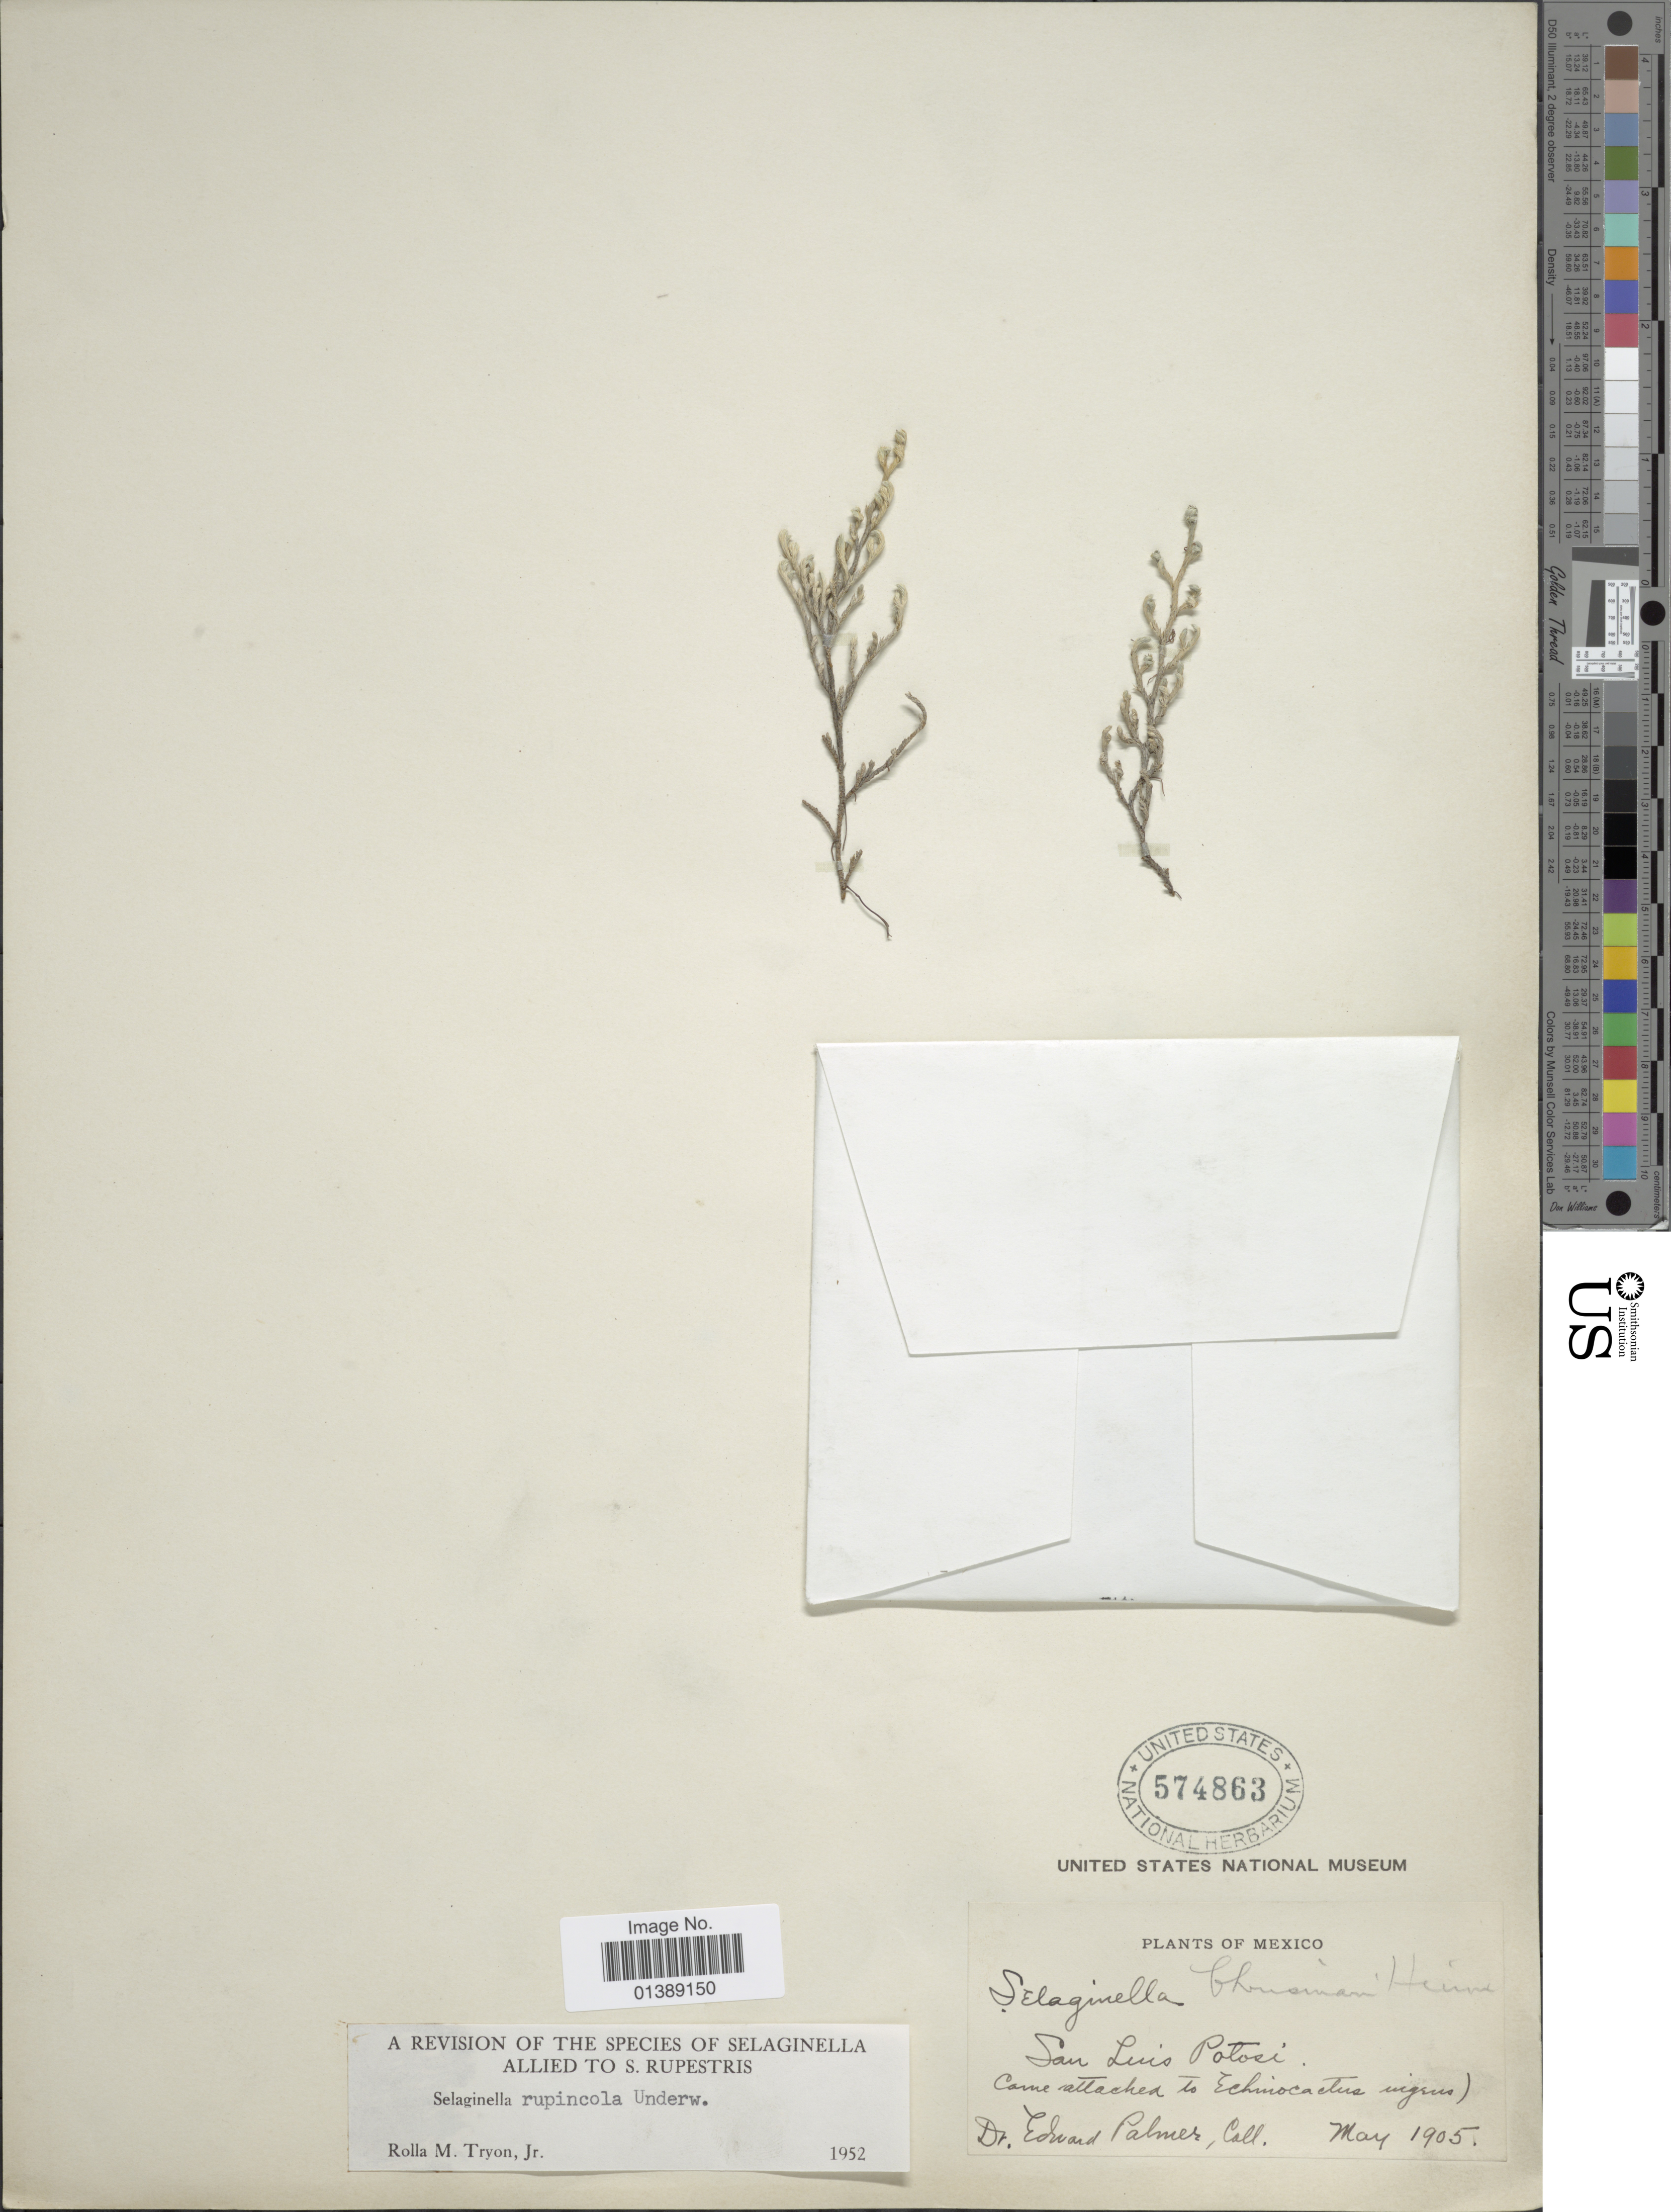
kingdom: Plantae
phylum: Tracheophyta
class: Lycopodiopsida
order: Selaginellales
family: Selaginellaceae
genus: Selaginella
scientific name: Selaginella rupincola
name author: Underw.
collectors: E. Palmer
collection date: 1905-05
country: Mexico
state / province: San Luis Potosí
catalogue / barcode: US 574863